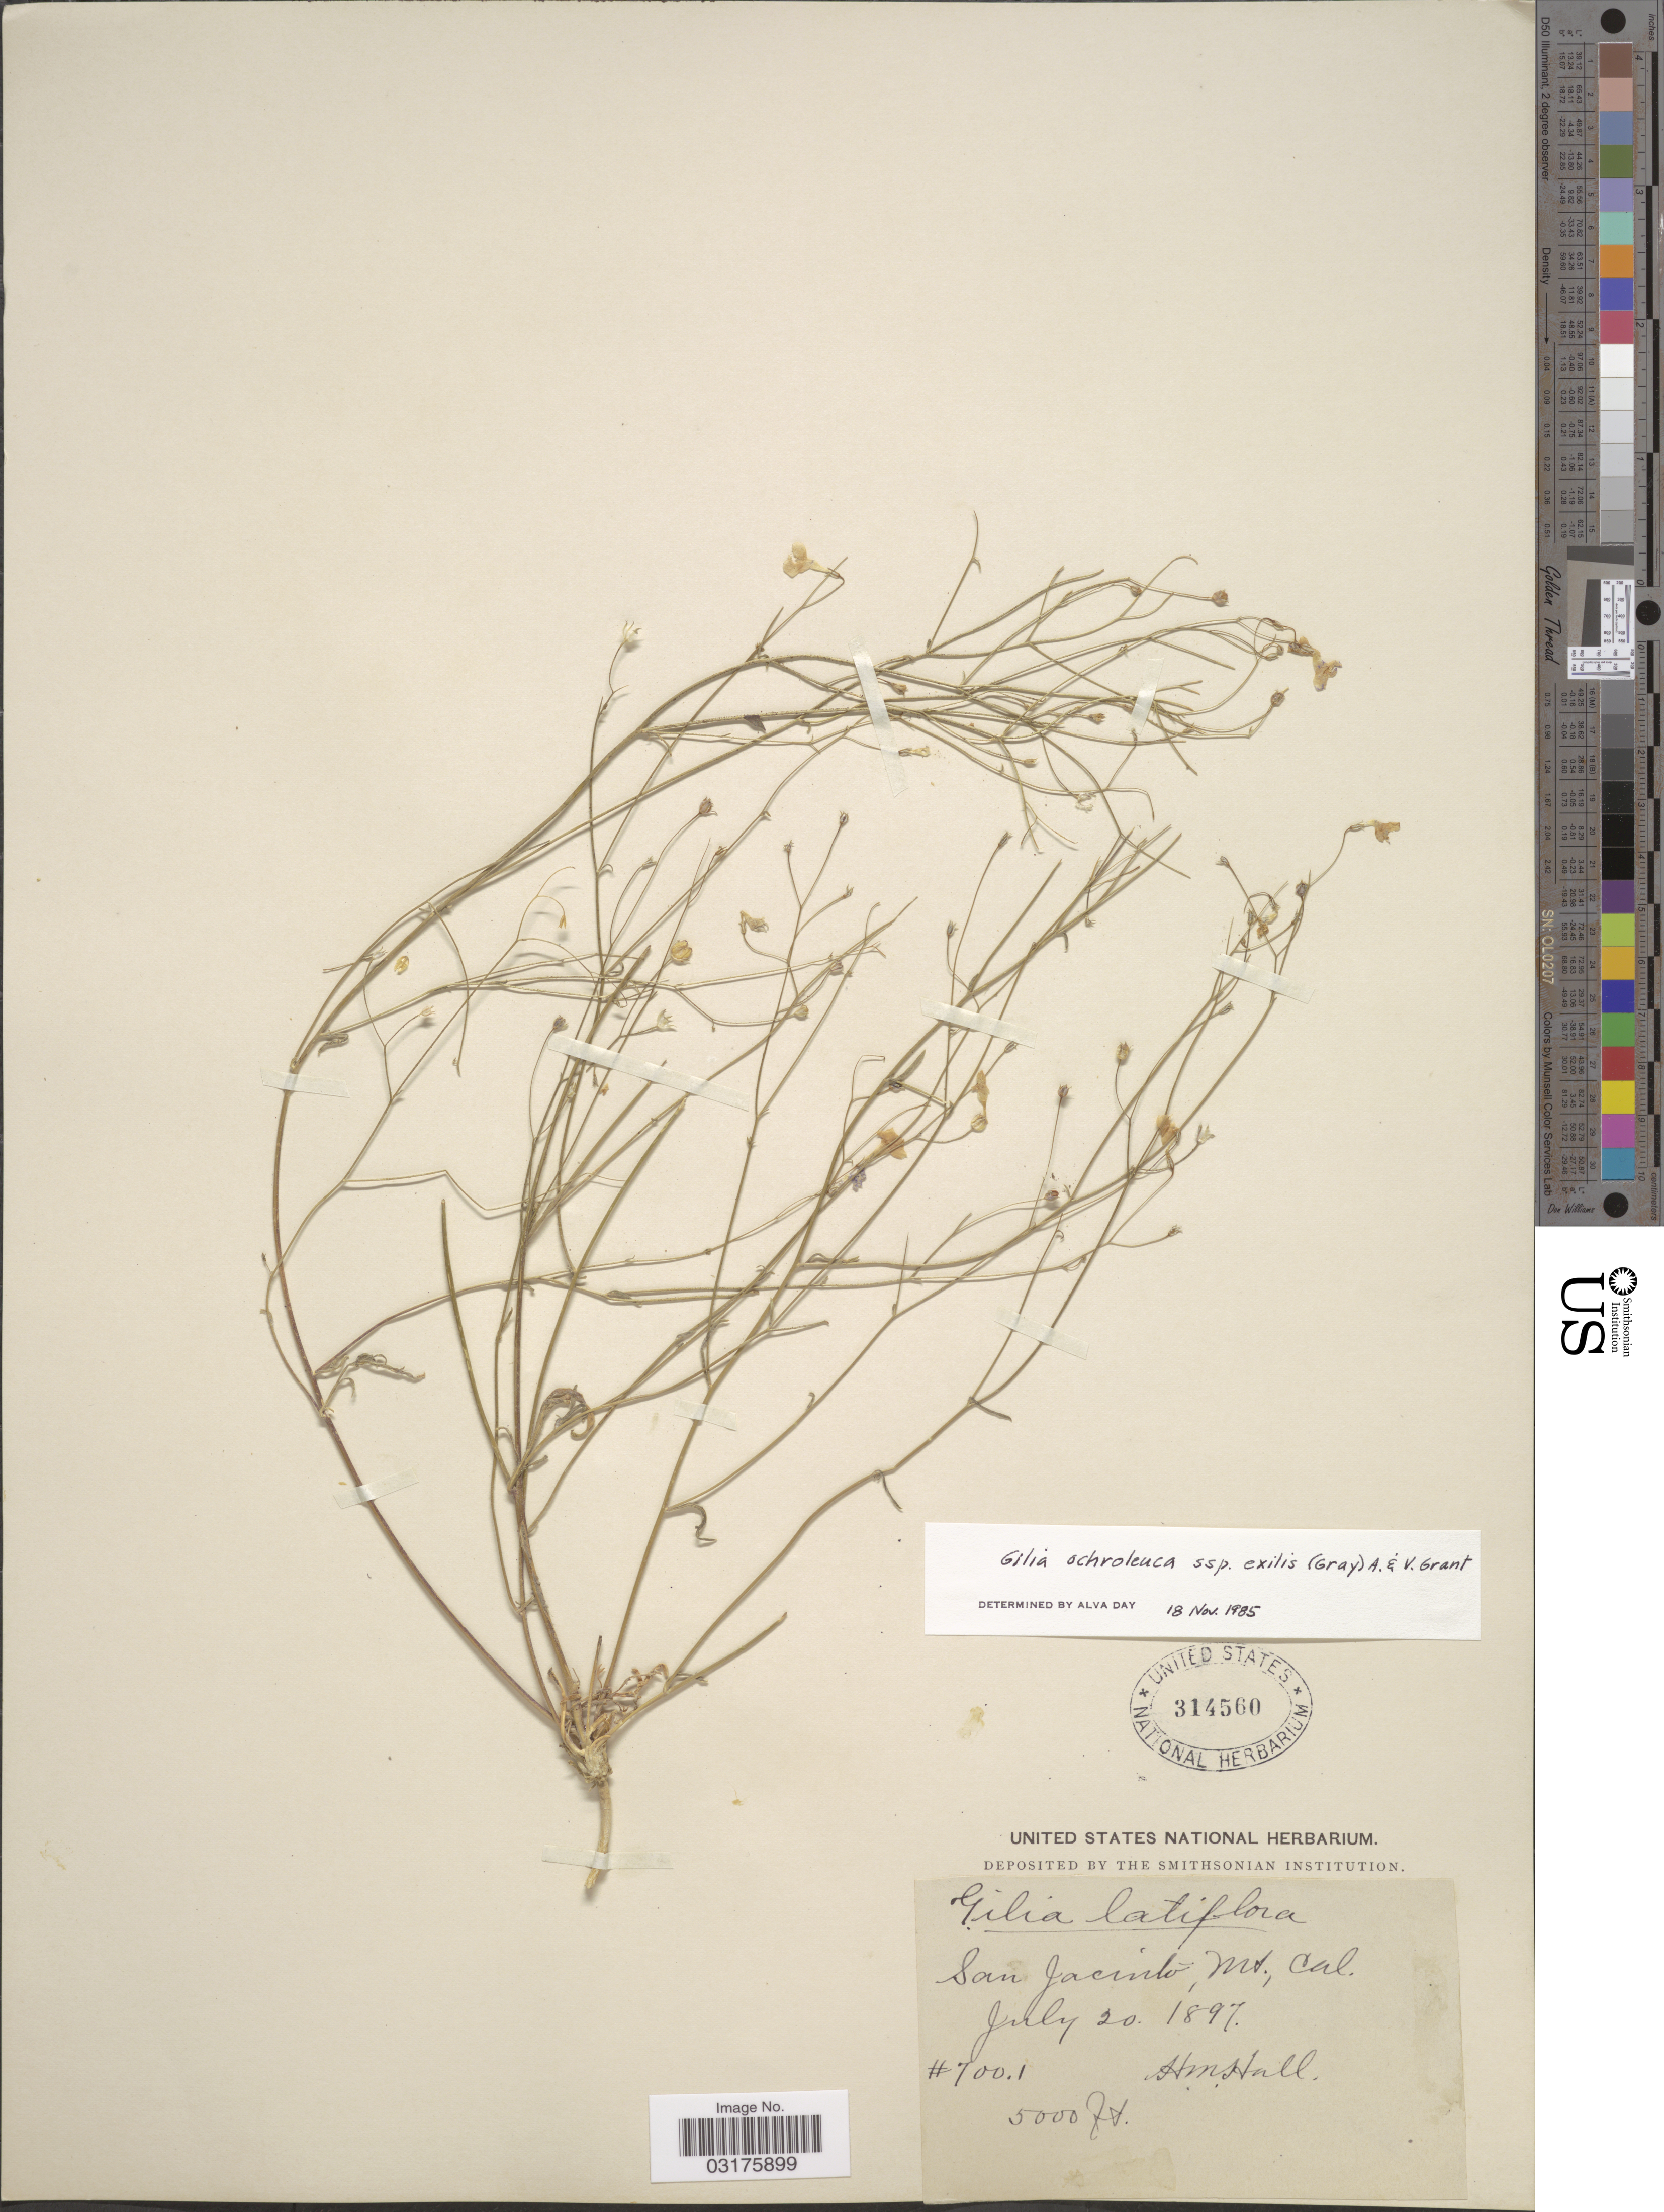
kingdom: Plantae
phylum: Tracheophyta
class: Magnoliopsida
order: Ericales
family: Polemoniaceae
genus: Gilia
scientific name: Gilia ochroleuca subsp. exilis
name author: M.E. Jones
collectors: H. M. Hall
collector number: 7001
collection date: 1897-07-20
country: United States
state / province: California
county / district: Riverside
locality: San Jacinto Mt.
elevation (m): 1524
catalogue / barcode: US 314560